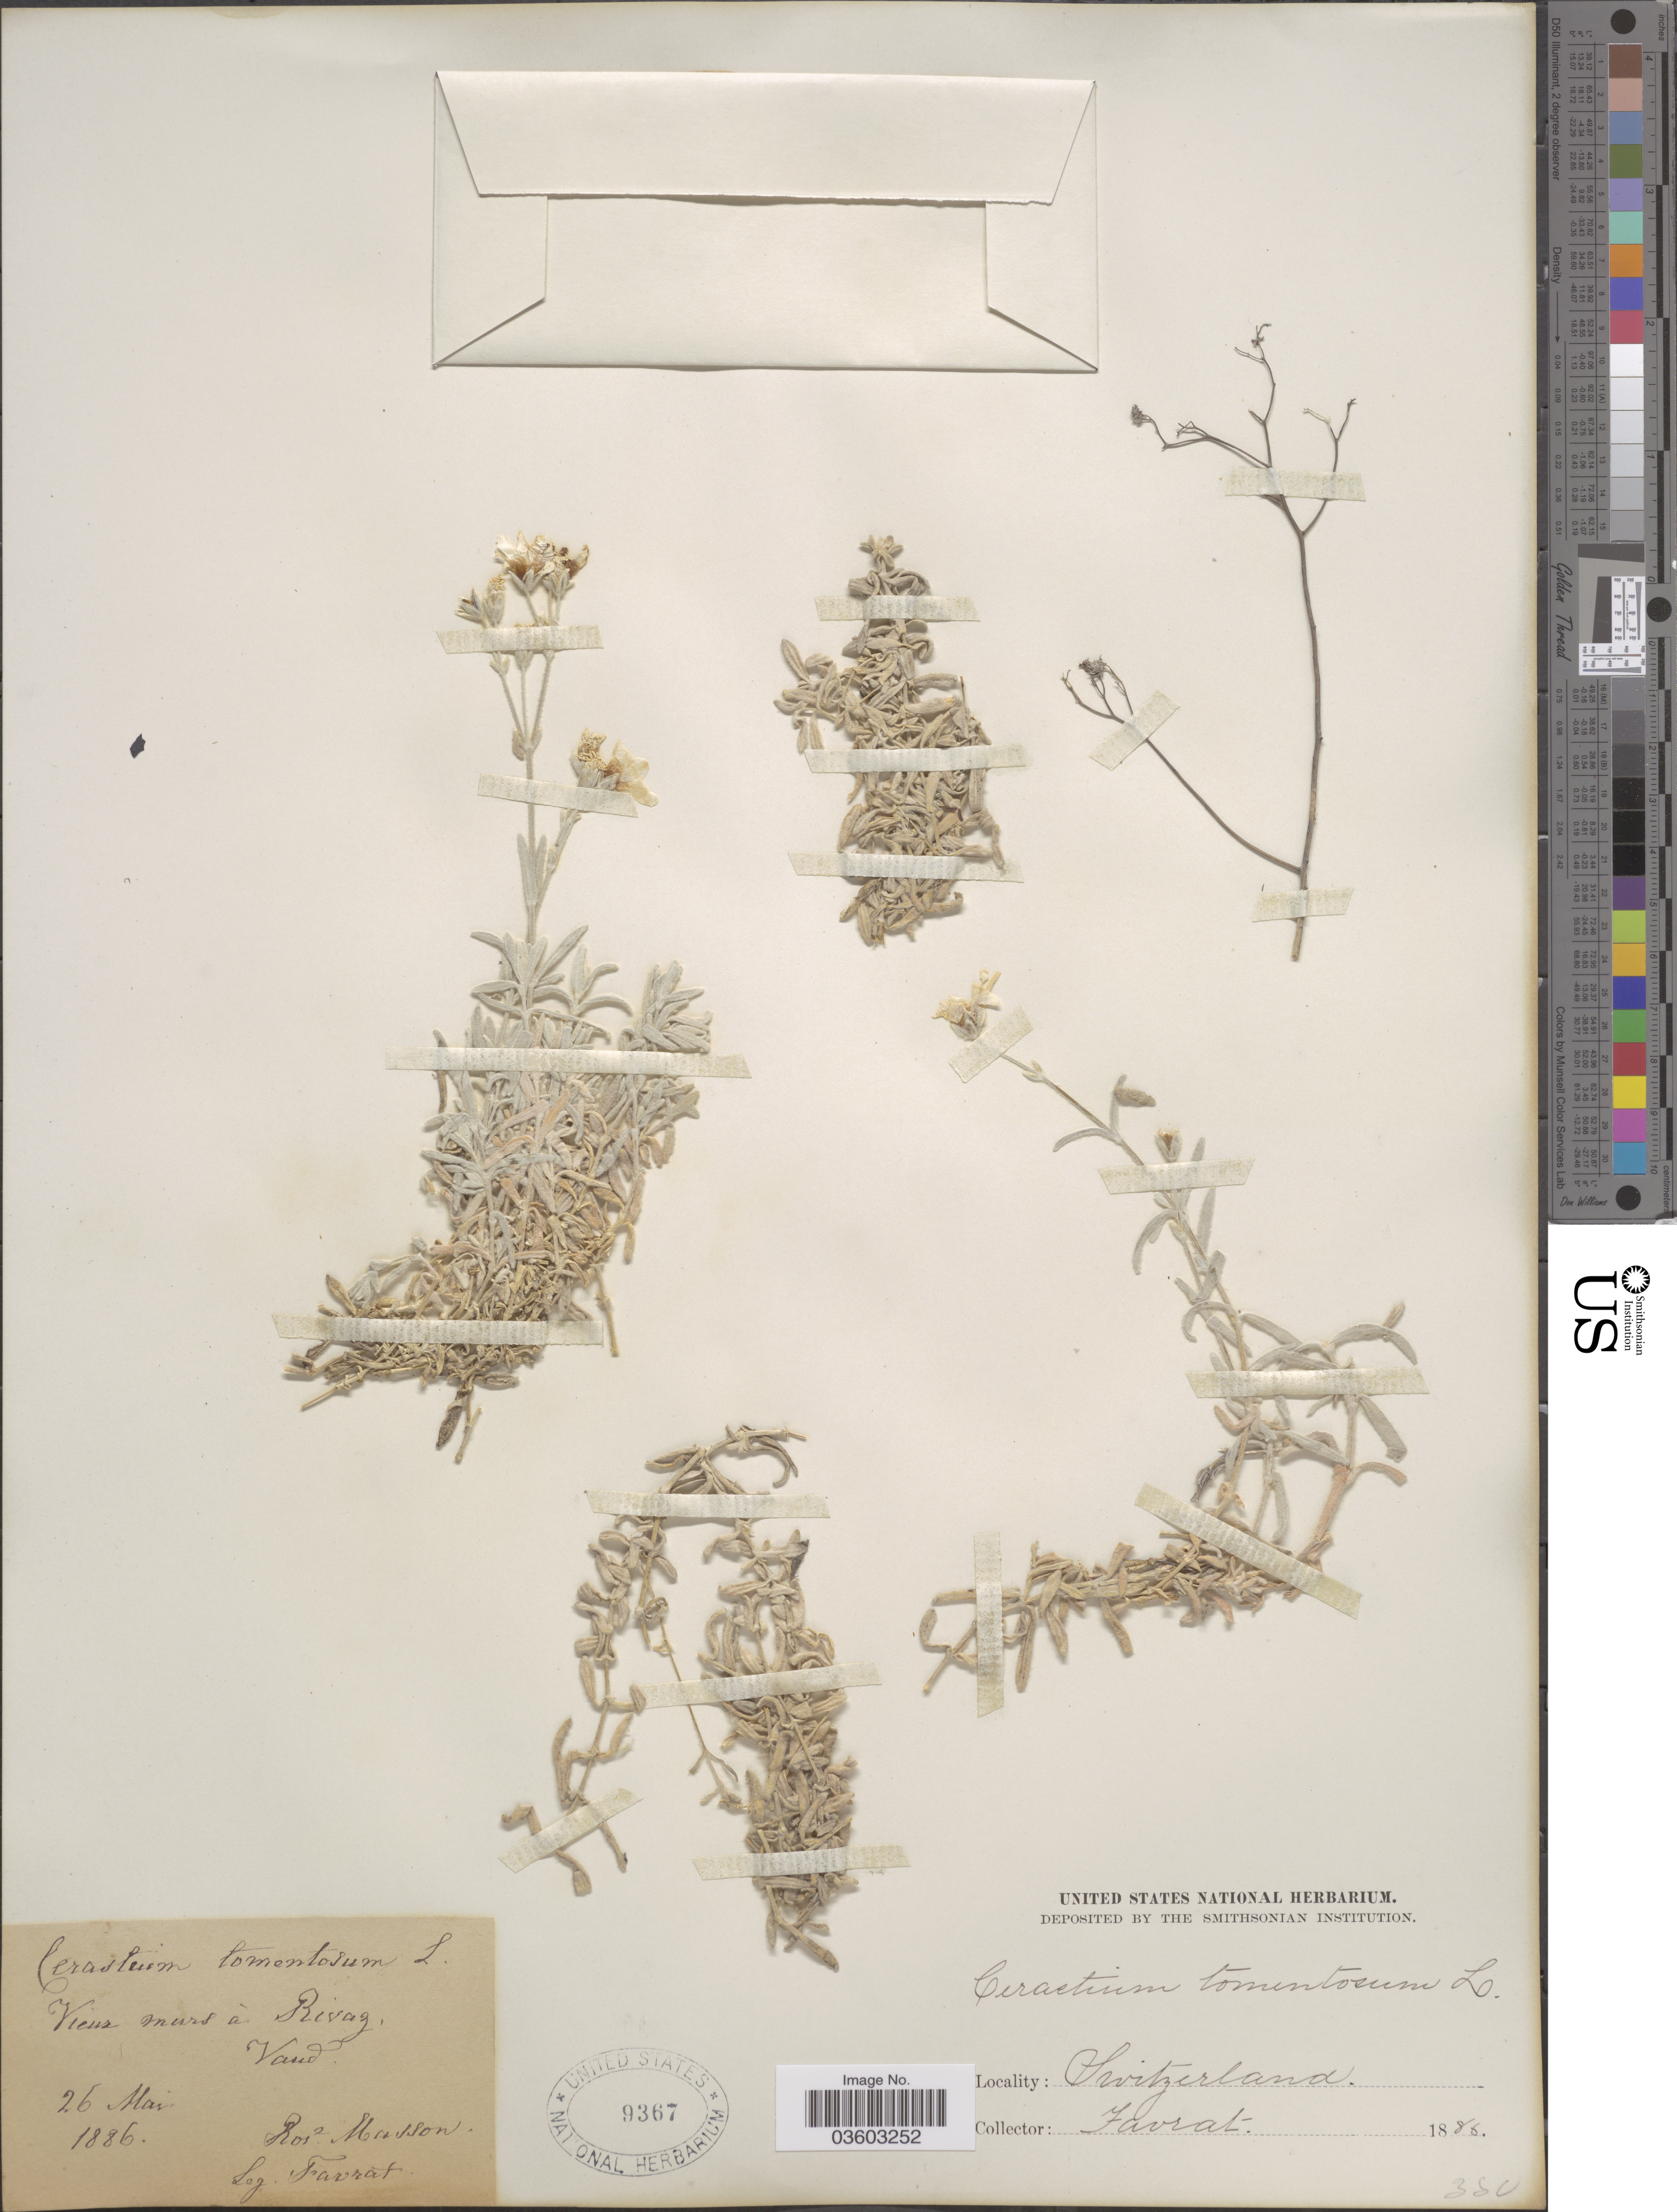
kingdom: Plantae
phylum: Tracheophyta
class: Magnoliopsida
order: Caryophyllales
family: Caryophyllaceae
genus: Cerastium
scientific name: Cerastium tomentosum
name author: L.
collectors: L. Favrat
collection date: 1886-05-26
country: Switzerland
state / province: Vaud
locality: Vieux murs á Rivaz.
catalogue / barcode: US 9367